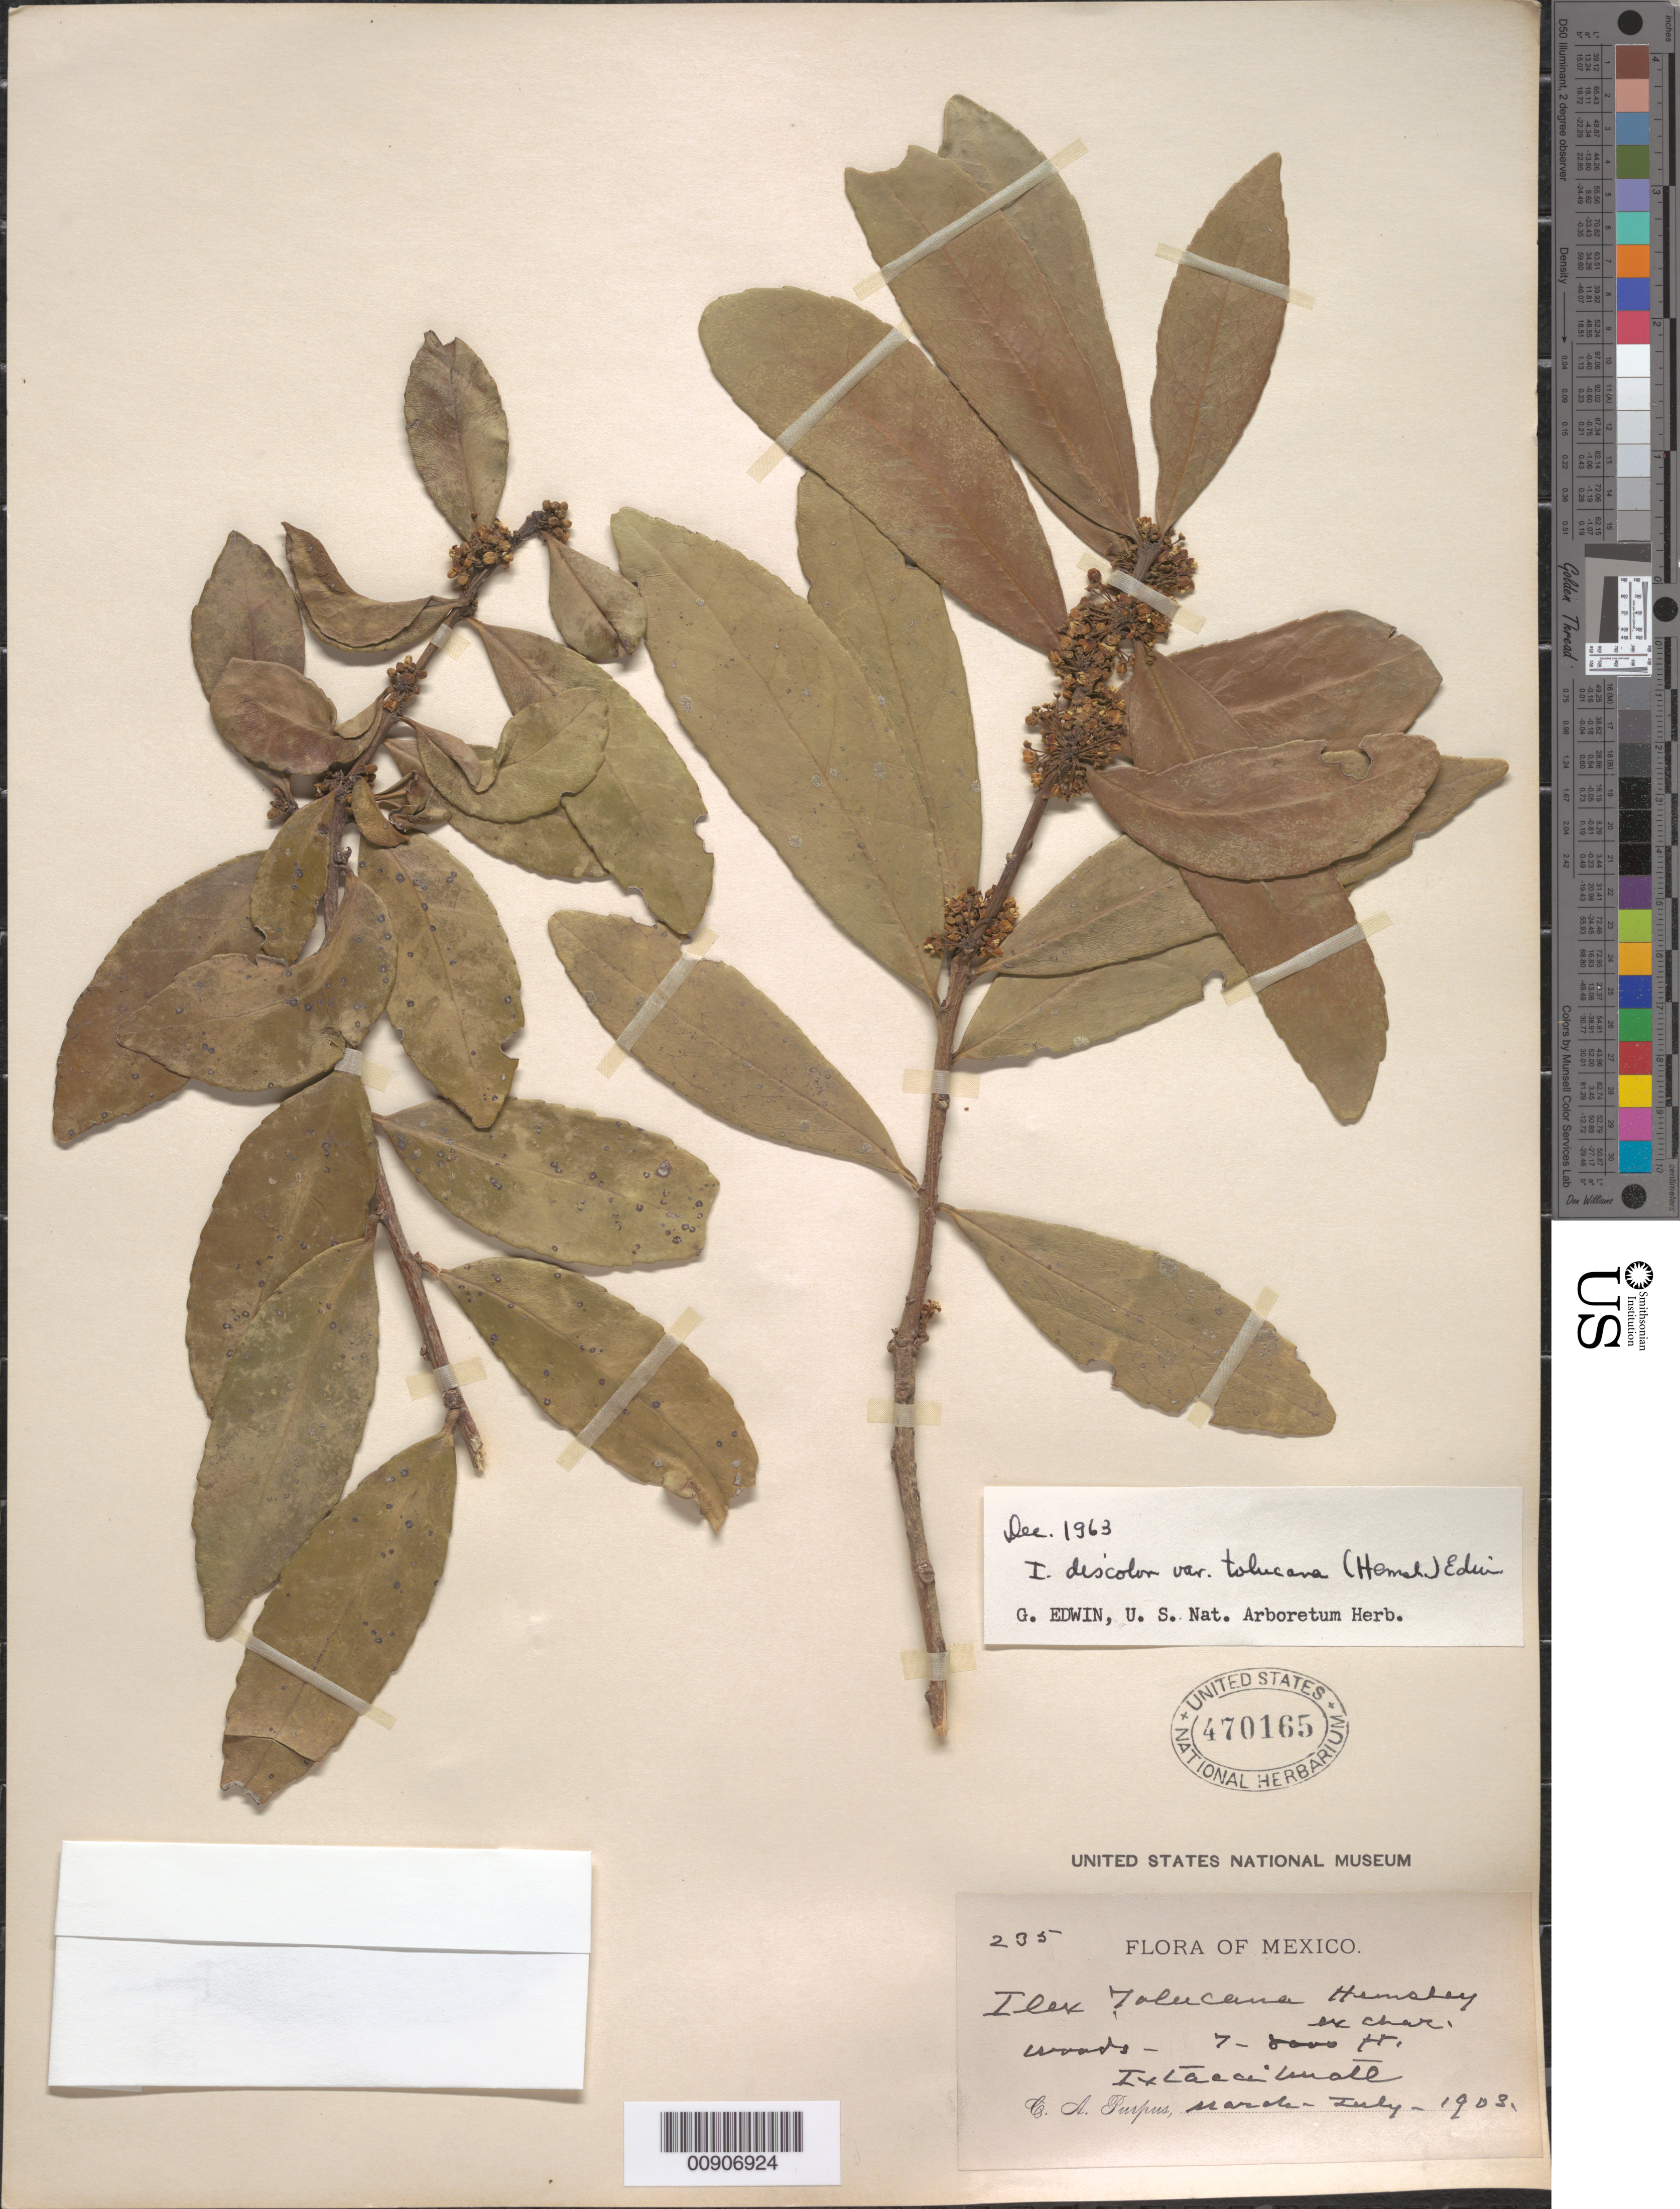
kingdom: Plantae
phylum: Tracheophyta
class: Magnoliopsida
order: Aquifoliales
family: Aquifoliaceae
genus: Ilex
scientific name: Ilex discolor var. tolucana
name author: (Hemsl.) Edwin ex J. Linares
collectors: C. A. Purpus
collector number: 235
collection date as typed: Mar 1903 to -- Jul 1903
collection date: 1903-03/1903-07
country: Mexico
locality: Ixtaccihuatl.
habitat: Woods.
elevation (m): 2134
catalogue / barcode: US 470165